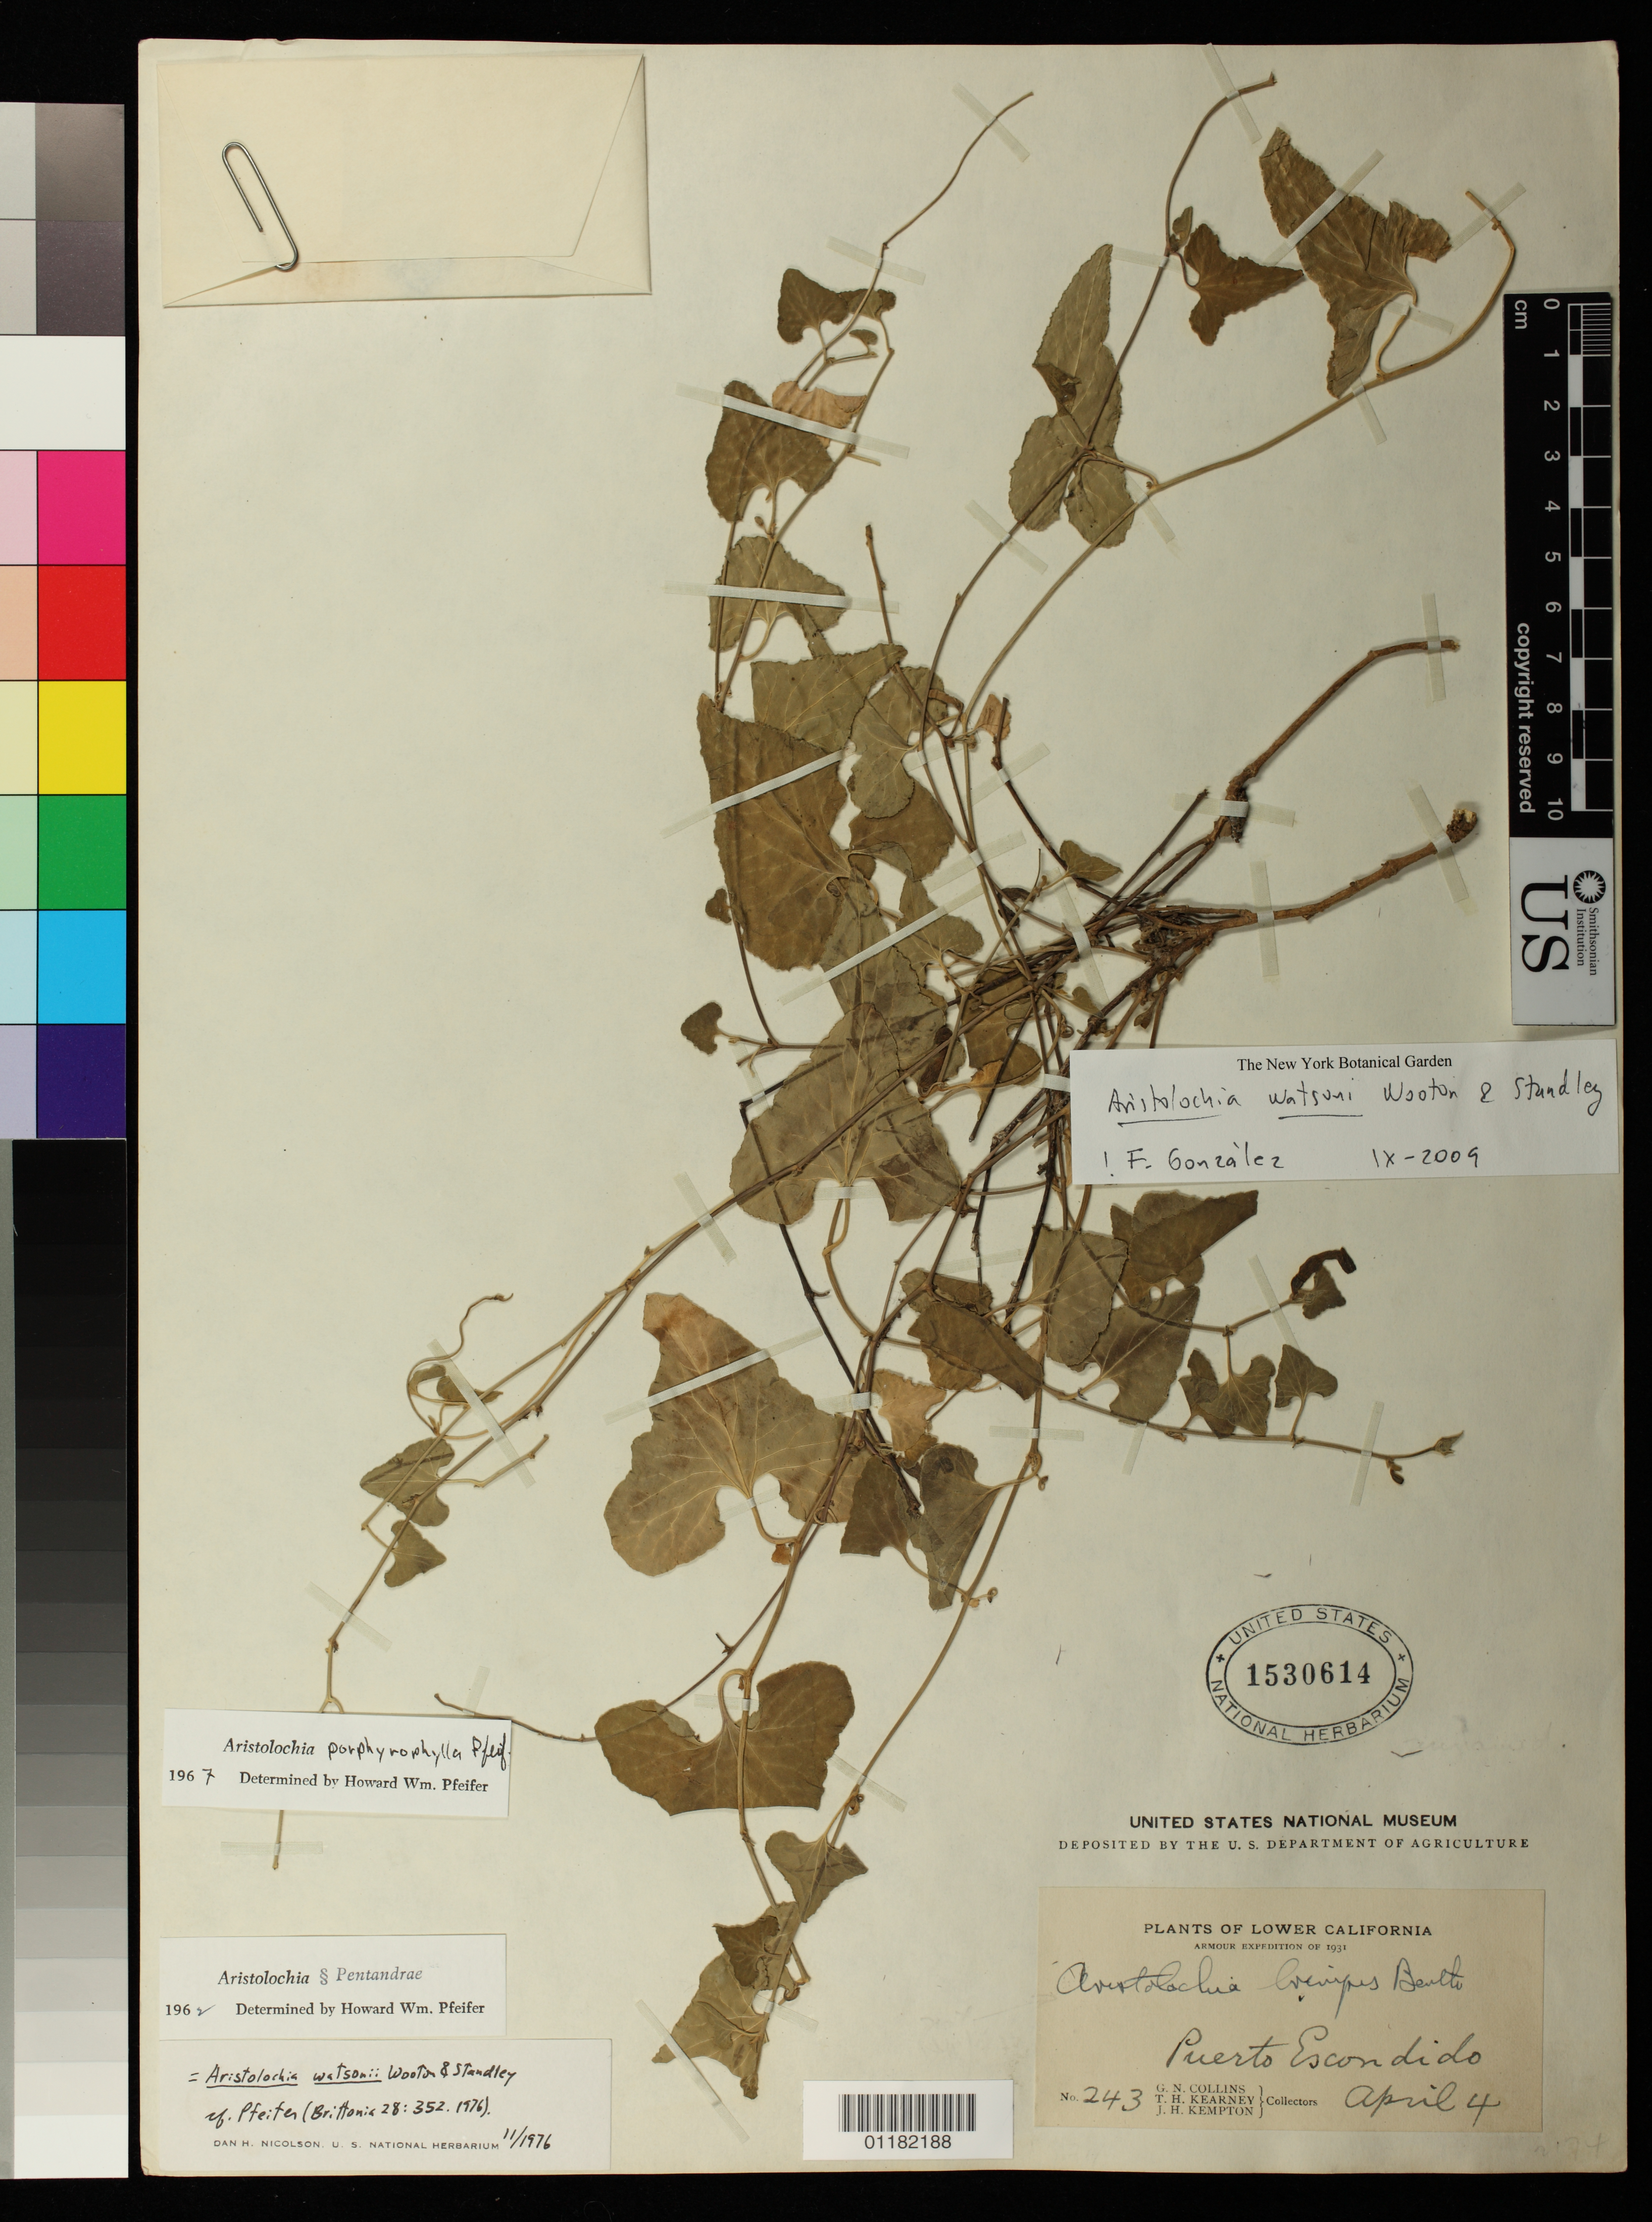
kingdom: Plantae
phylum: Tracheophyta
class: Magnoliopsida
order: Piperales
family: Aristolochiaceae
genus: Aristolochia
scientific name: Aristolochia watsonii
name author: Wooton & Standl.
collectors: G. Collins, T. H. Kearney & J. H. Kempton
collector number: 243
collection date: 1914-04-04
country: Mexico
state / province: Baja California Sur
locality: Puerto Escondido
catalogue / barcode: US 1530614